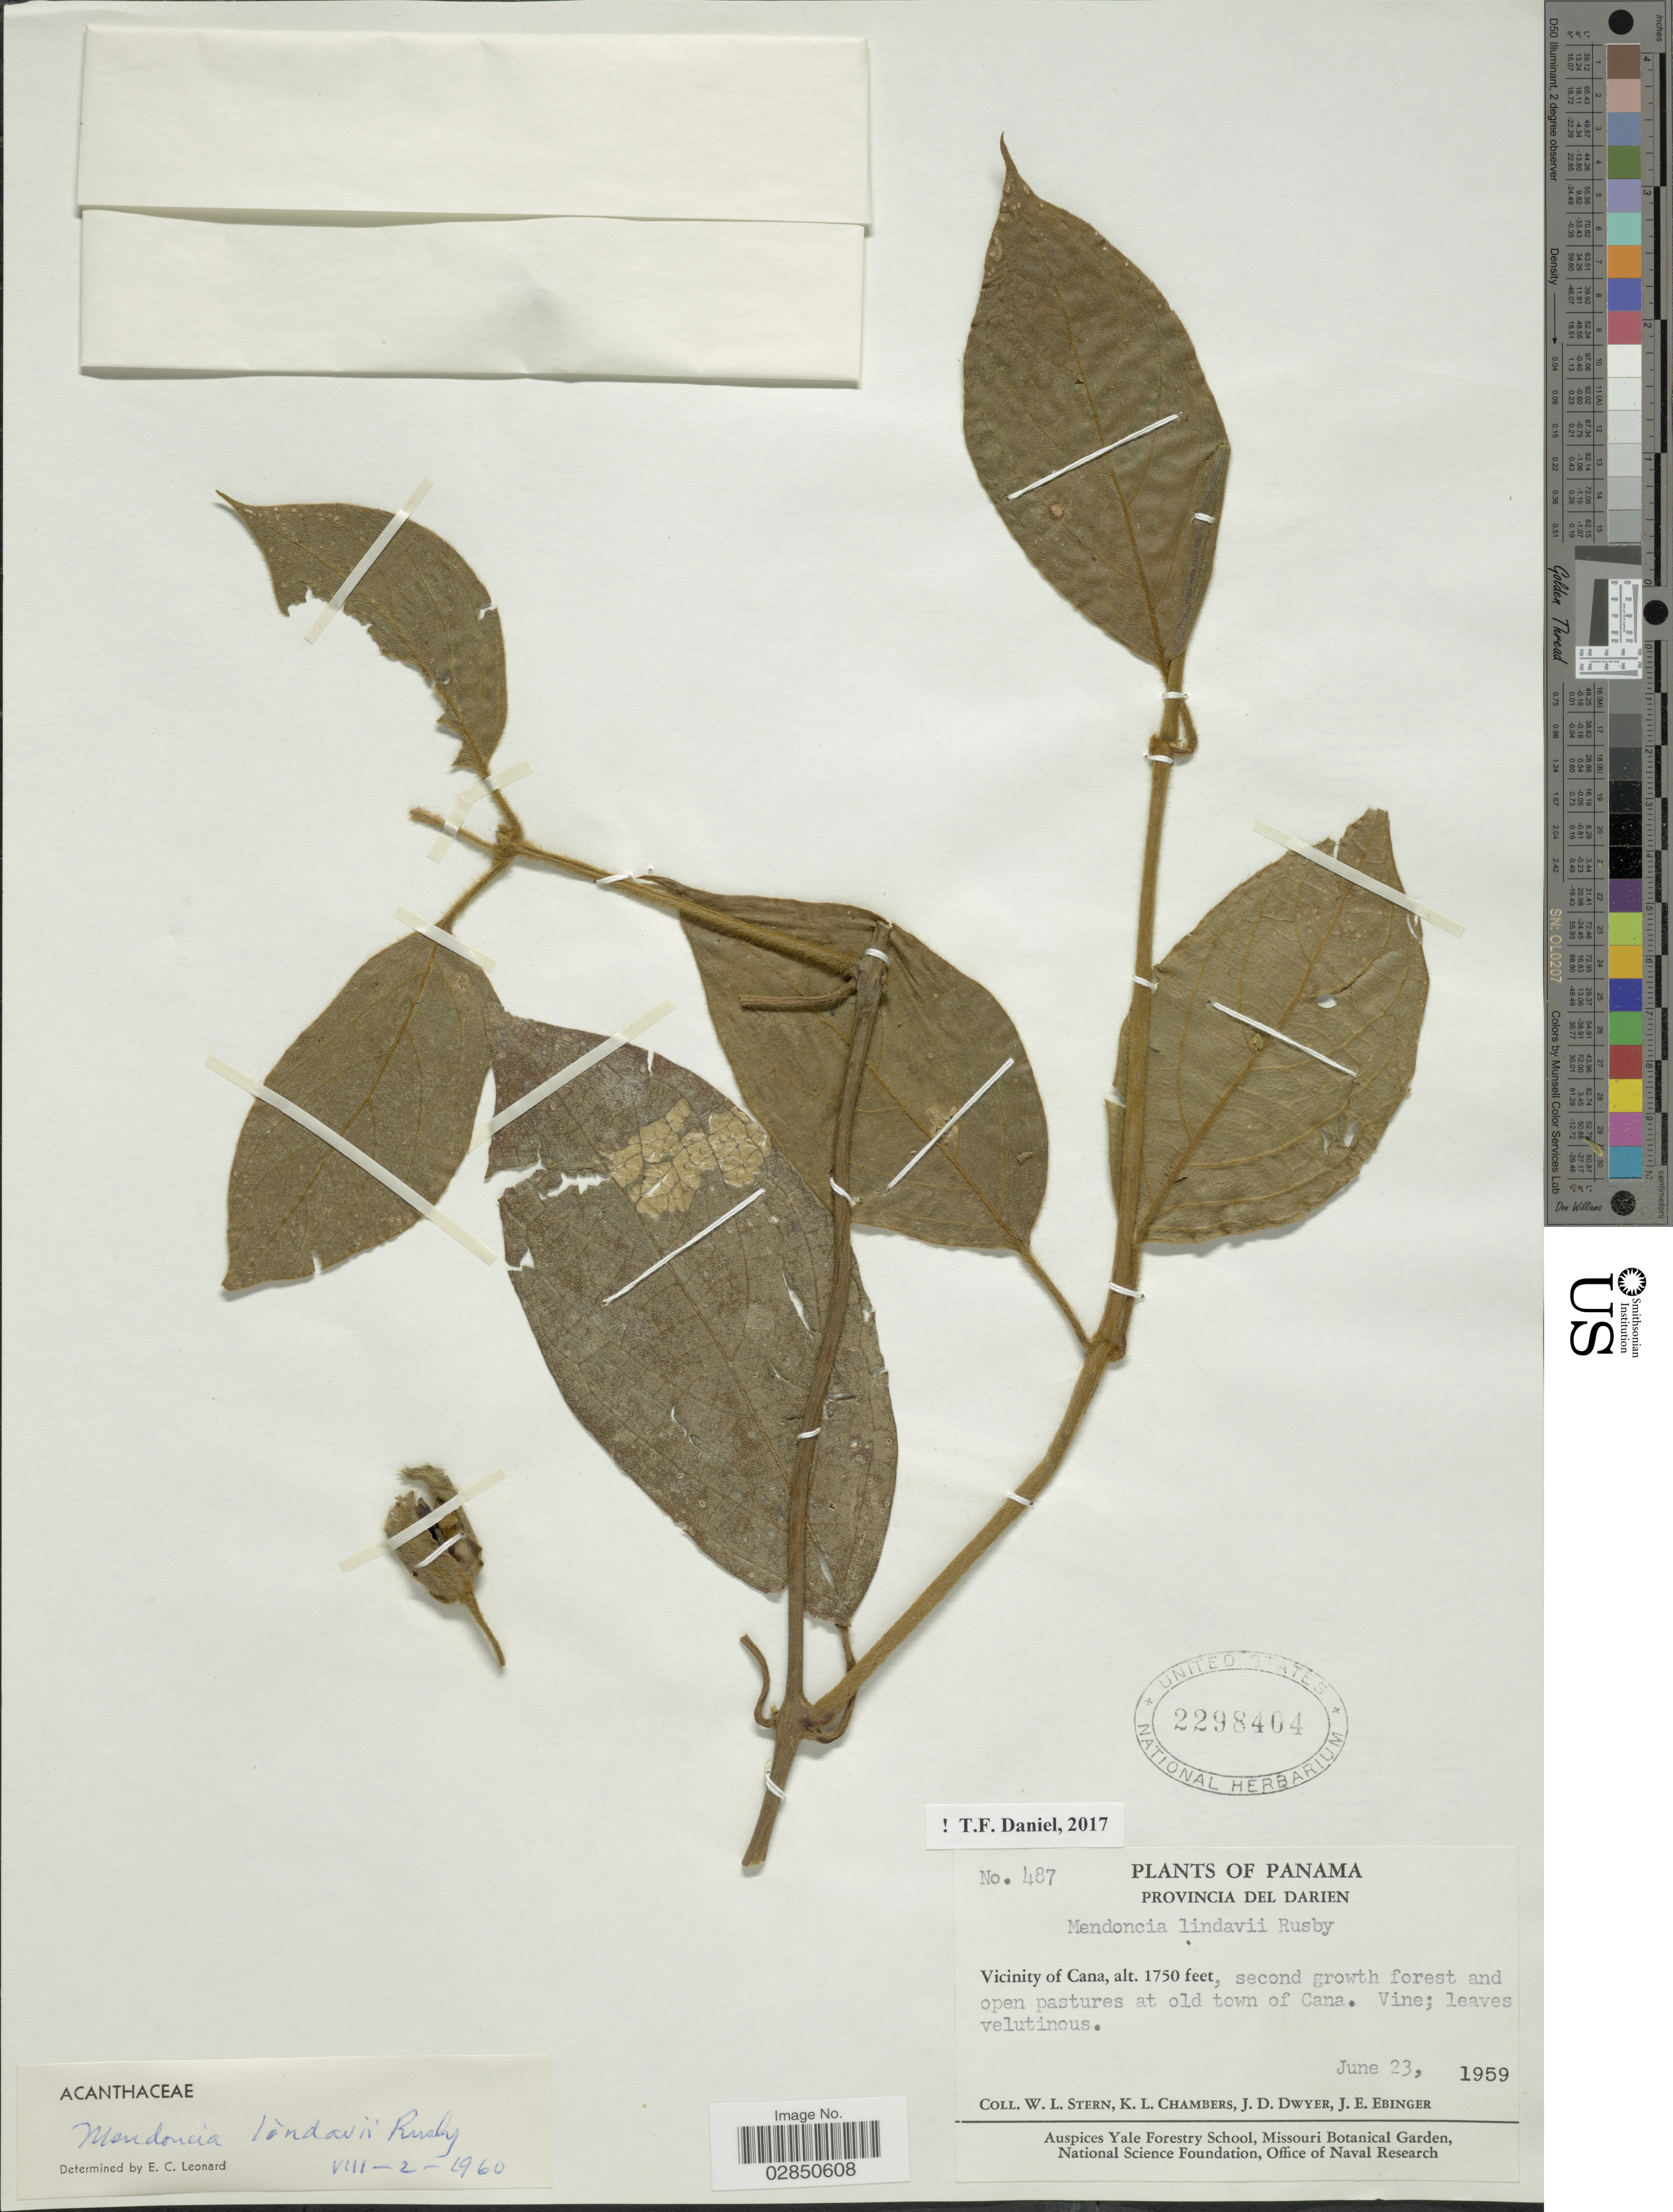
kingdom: Plantae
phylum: Tracheophyta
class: Magnoliopsida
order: Lamiales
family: Acanthaceae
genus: Mendoncia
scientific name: Mendoncia lindavii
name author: Rusby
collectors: W. L. Stern, K. Chambers, J. D. Dwyer & J. Ebinger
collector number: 487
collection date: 1959-06-23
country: Panama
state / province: Darién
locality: Provincia Del Darien, Vicinity of Cana, open pastures at old town of Cana.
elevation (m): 533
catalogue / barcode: US 2298404